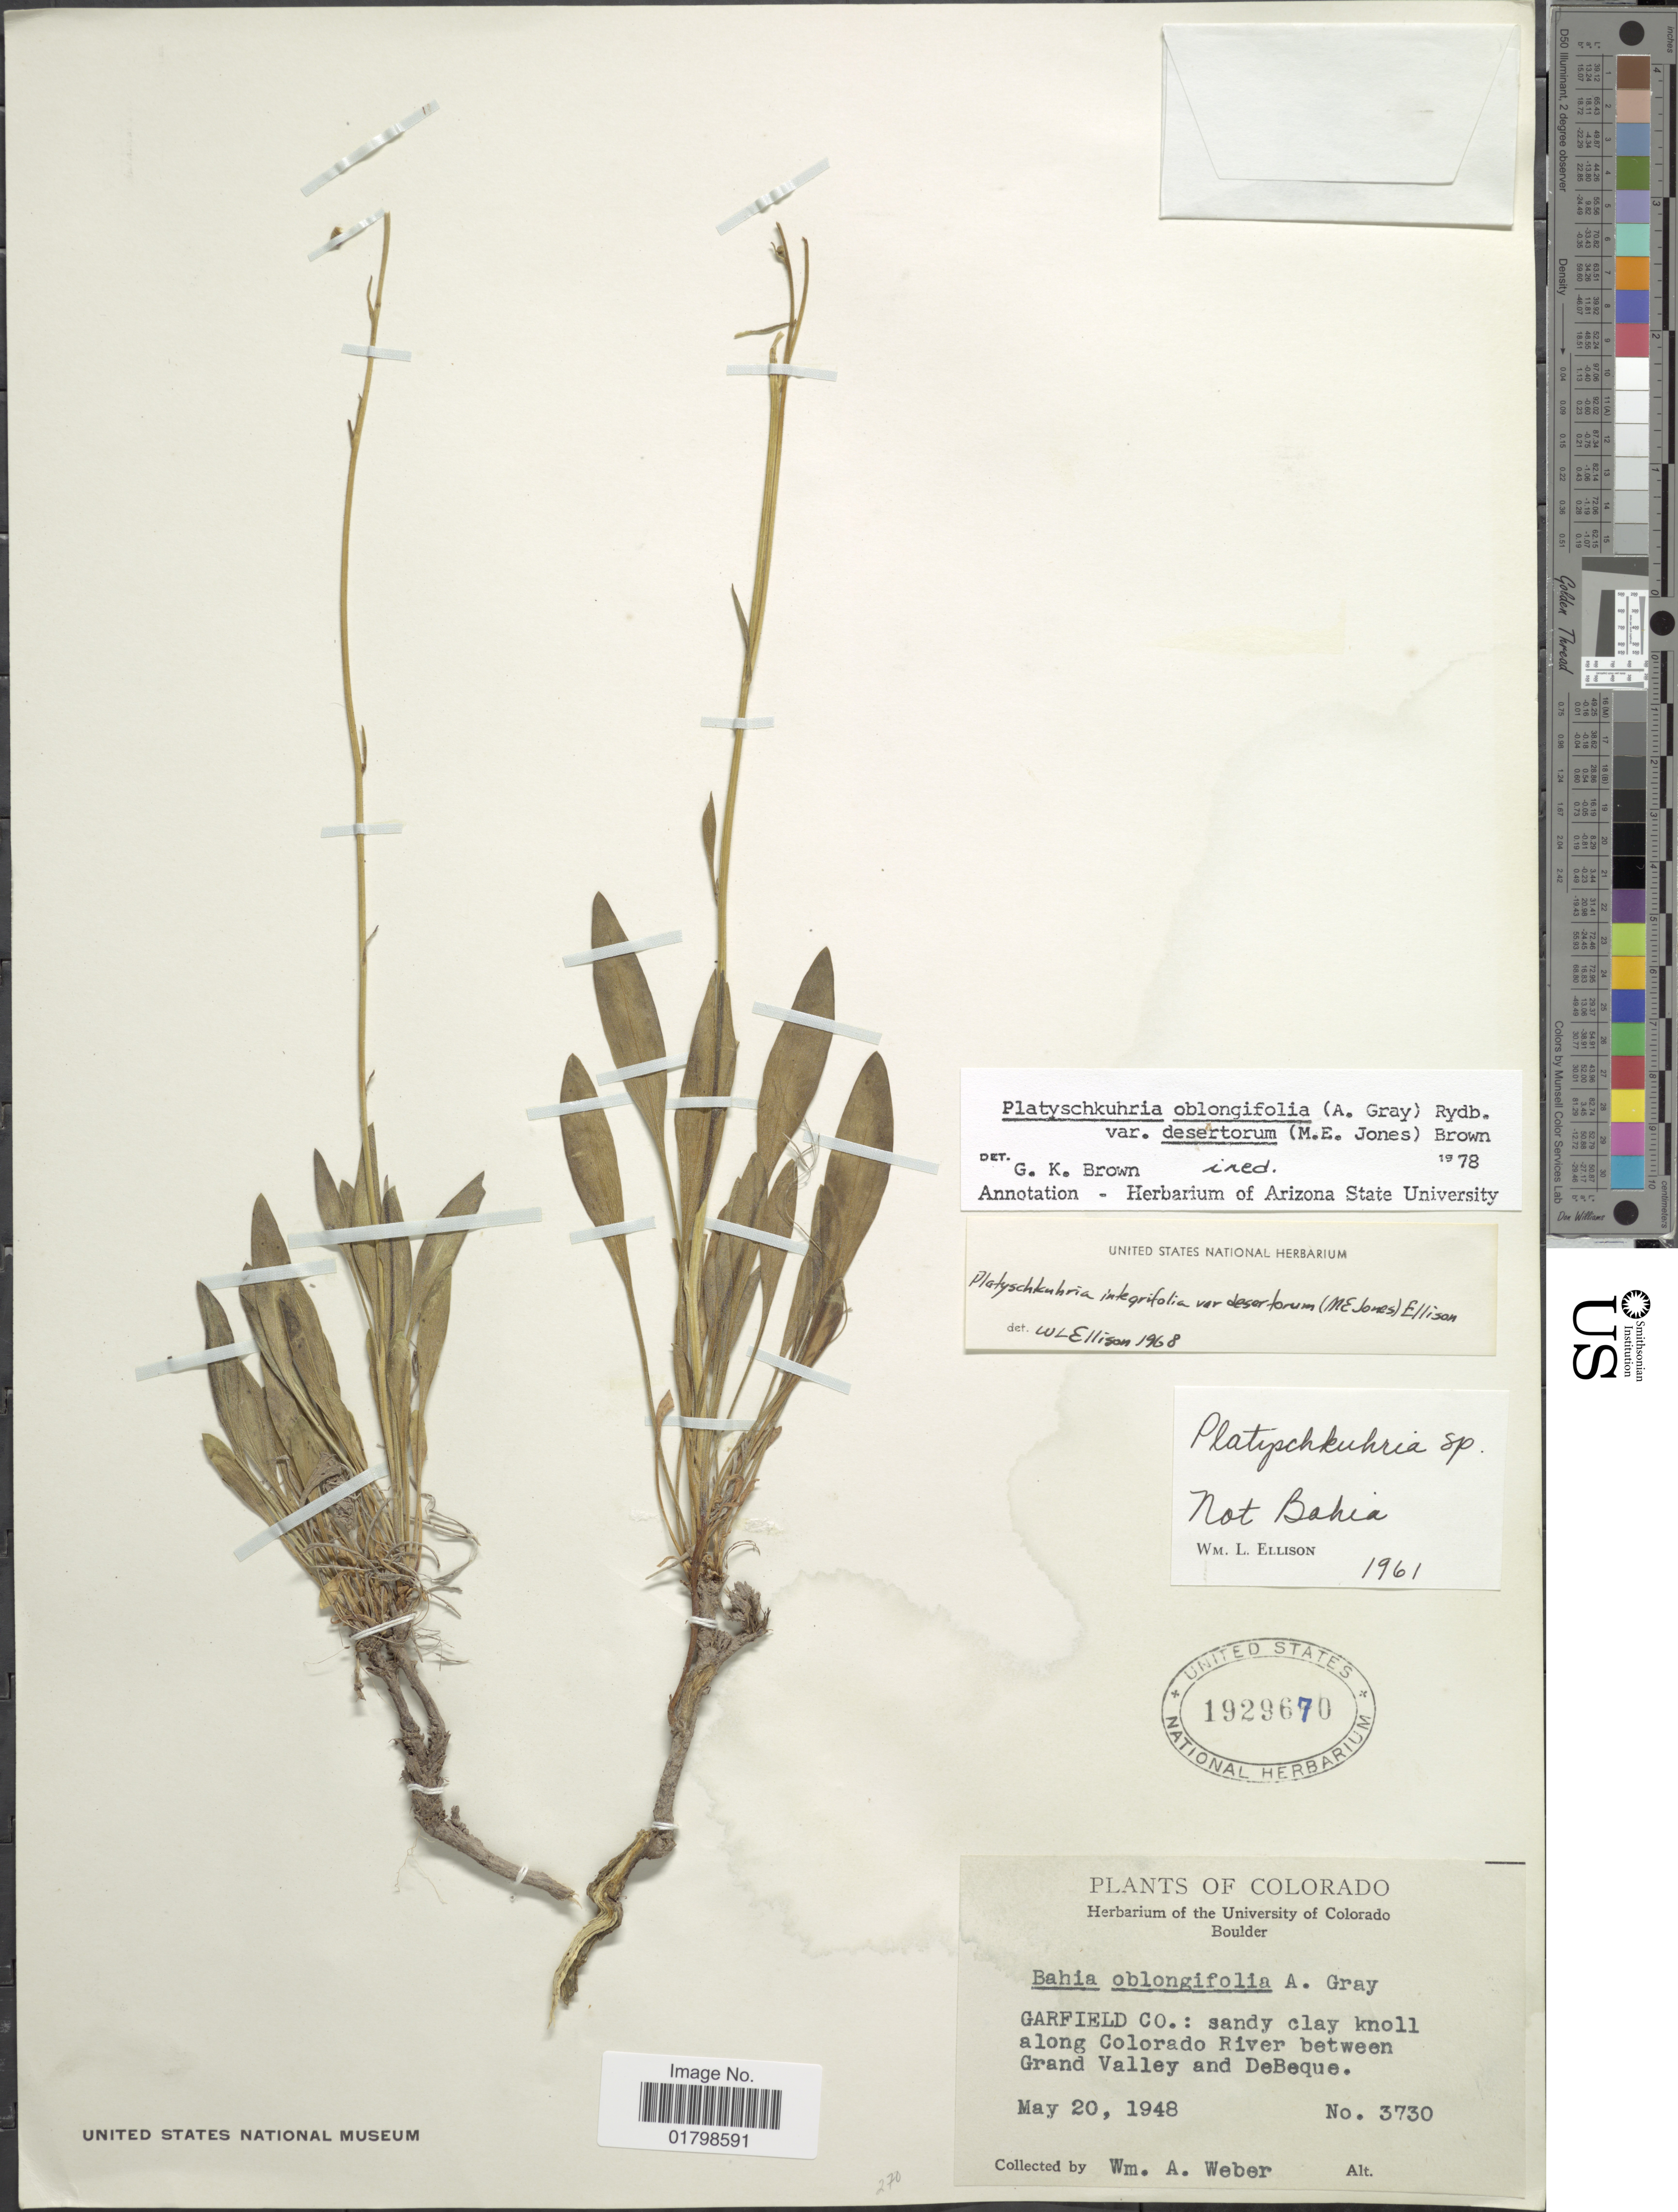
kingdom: Plantae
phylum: Tracheophyta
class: Magnoliopsida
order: Asterales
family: Asteraceae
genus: Platyschkuhria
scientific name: Platyschkuhria oblongifolia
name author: (A. Gray) Rydb.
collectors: W. A. Weber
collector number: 3730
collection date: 1948-05-20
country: United States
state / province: Colorado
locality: Garfield Co.: sandy clay knoll along Colorado River between Grand Valley and DeBeque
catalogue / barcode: US 1929670